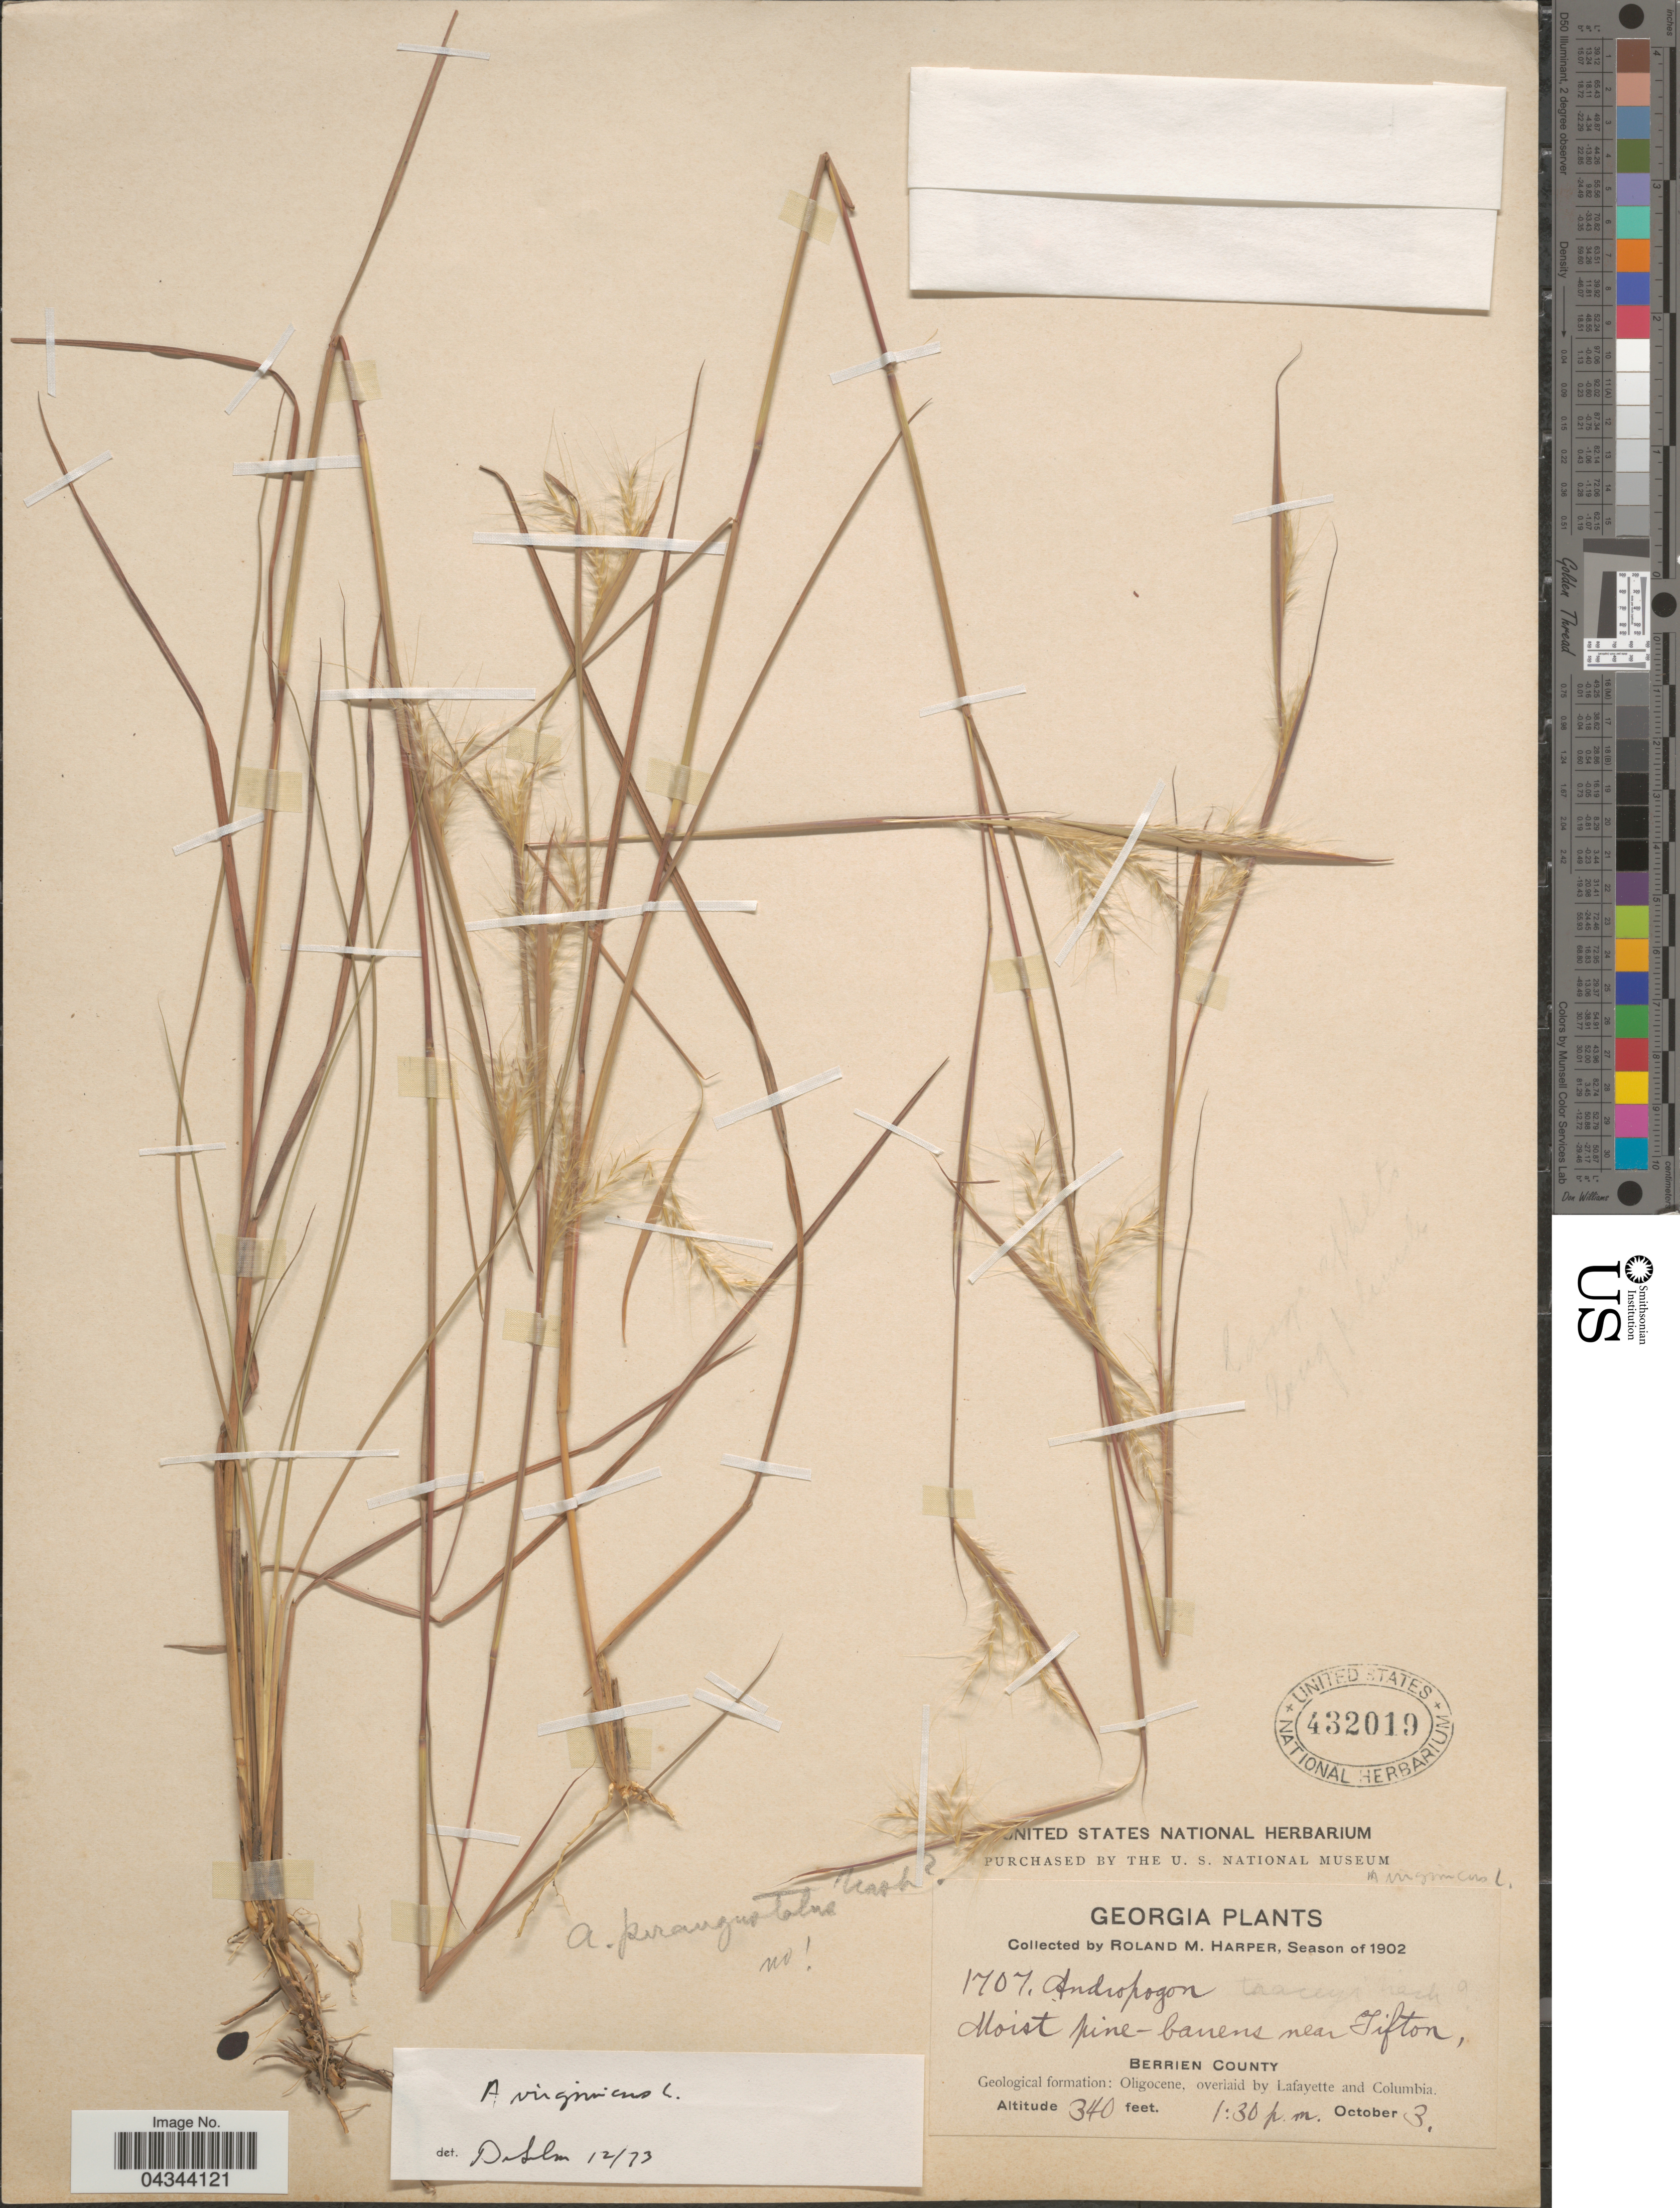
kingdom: Plantae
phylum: Tracheophyta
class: Liliopsida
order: Poales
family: Poaceae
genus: Andropogon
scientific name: Andropogon virginicus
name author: L.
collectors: R. M. Harper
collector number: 1707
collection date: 1902-10-03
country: United States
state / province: Georgia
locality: Near Tifton. Berrien County. Geological formation: Oligocene, overlaid by Lafayette and Columbia.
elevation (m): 104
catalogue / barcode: US 432019